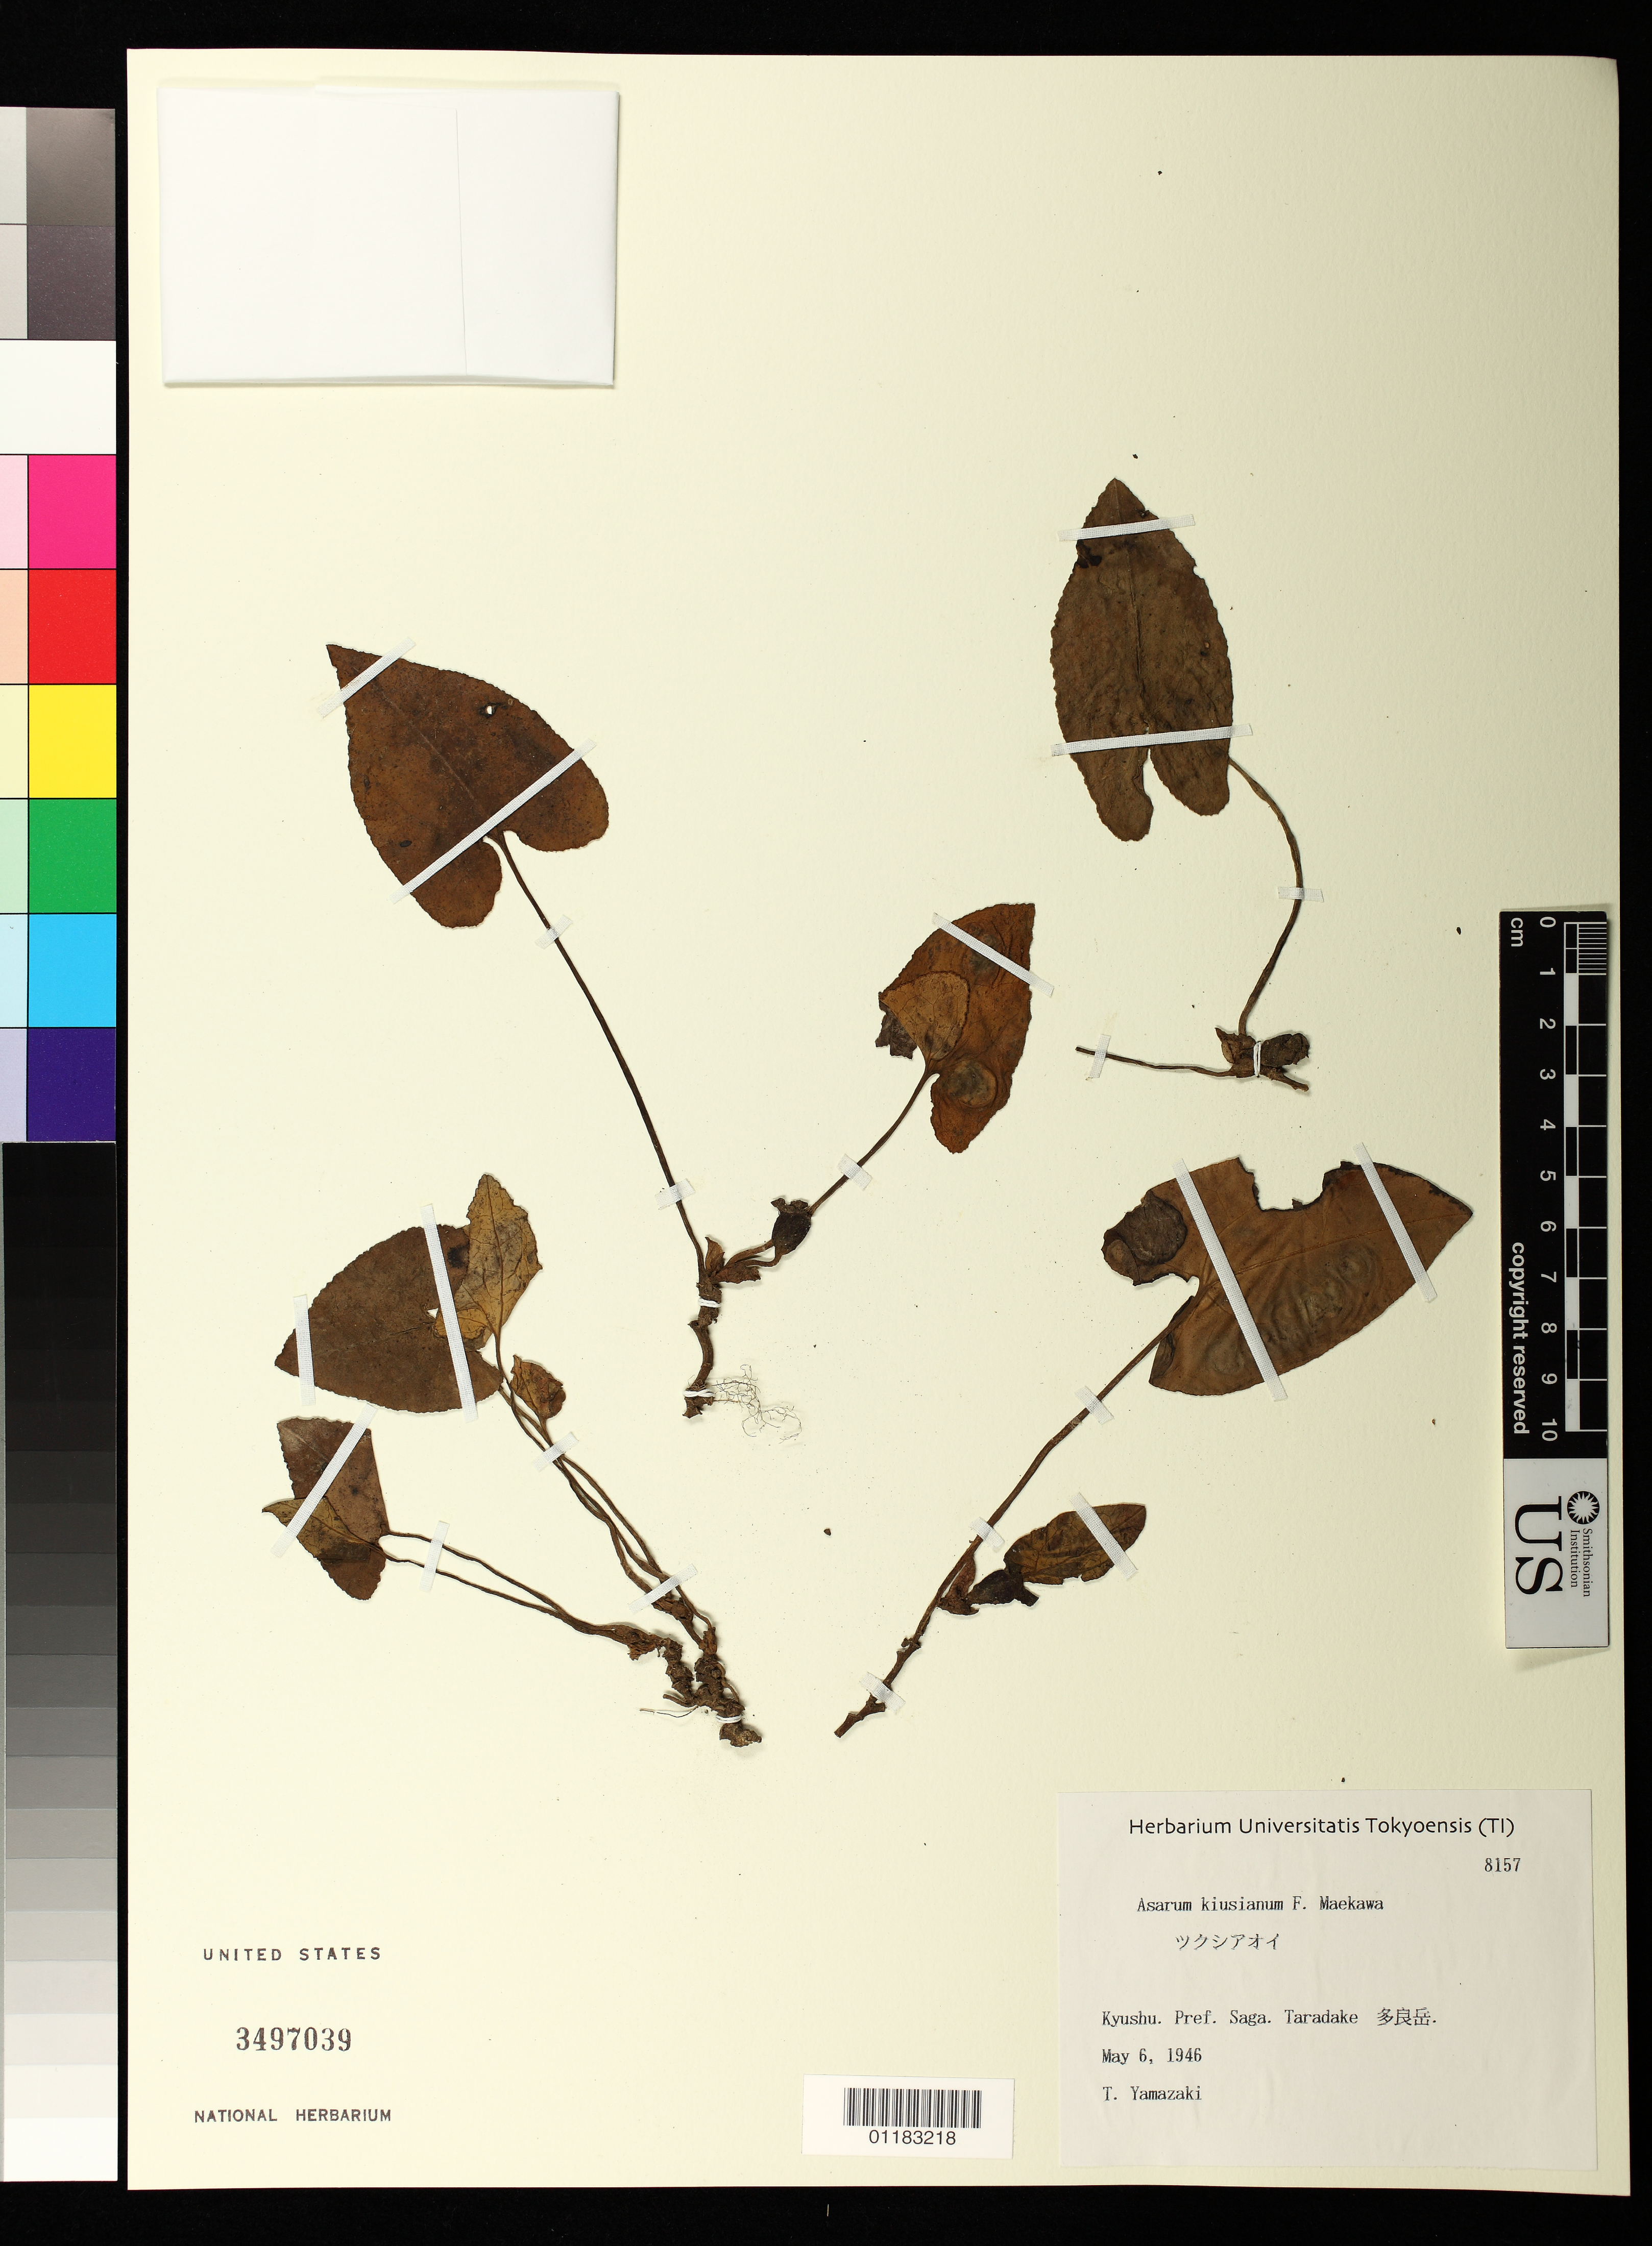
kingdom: Plantae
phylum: Tracheophyta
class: Magnoliopsida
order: Piperales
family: Aristolochiaceae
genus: Asarum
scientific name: Asarum kiusianum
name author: F. Maek.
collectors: T. Yamazaki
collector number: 8157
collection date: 1946-05-06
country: Japan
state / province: Saga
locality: Taradake, Prefecture Saga, Kyushu Island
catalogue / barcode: US 3497039